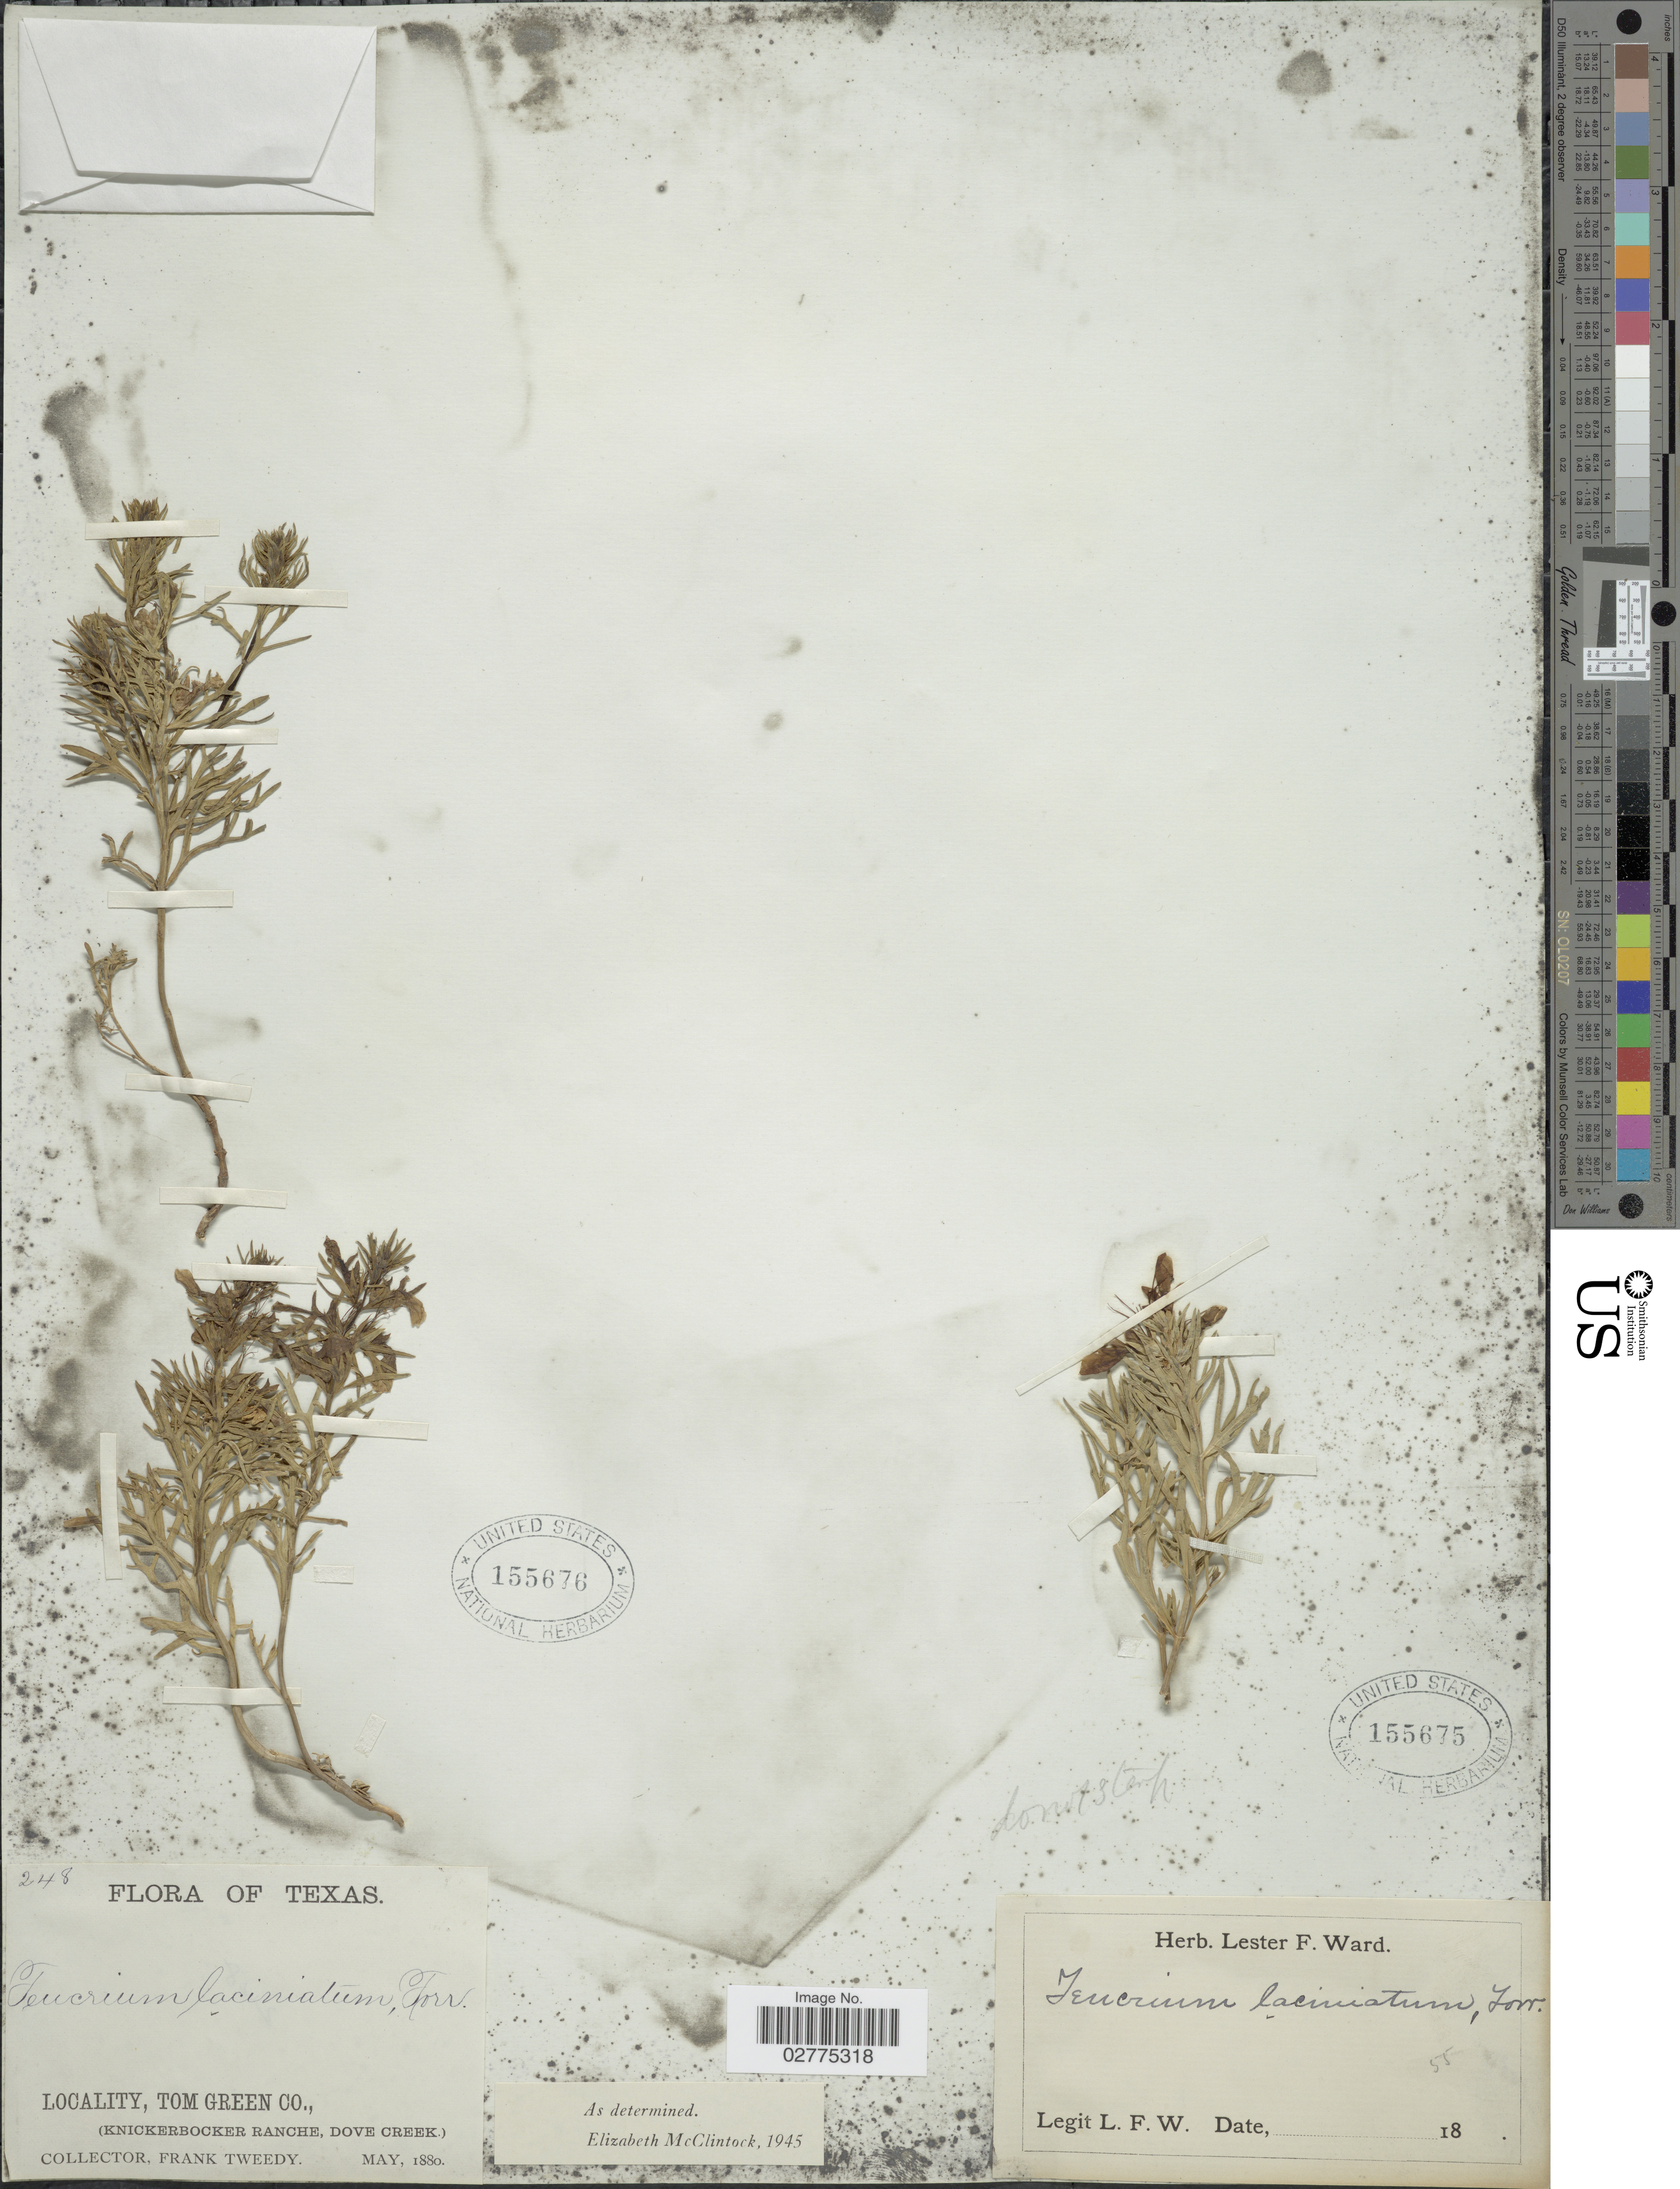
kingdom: Plantae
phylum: Tracheophyta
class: Magnoliopsida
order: Lamiales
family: Lamiaceae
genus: Teucrium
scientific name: Teucrium laciniatum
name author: Torr.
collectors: L. F. Ward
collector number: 55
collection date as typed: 18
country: United States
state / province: Texas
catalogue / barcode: US 155675-2